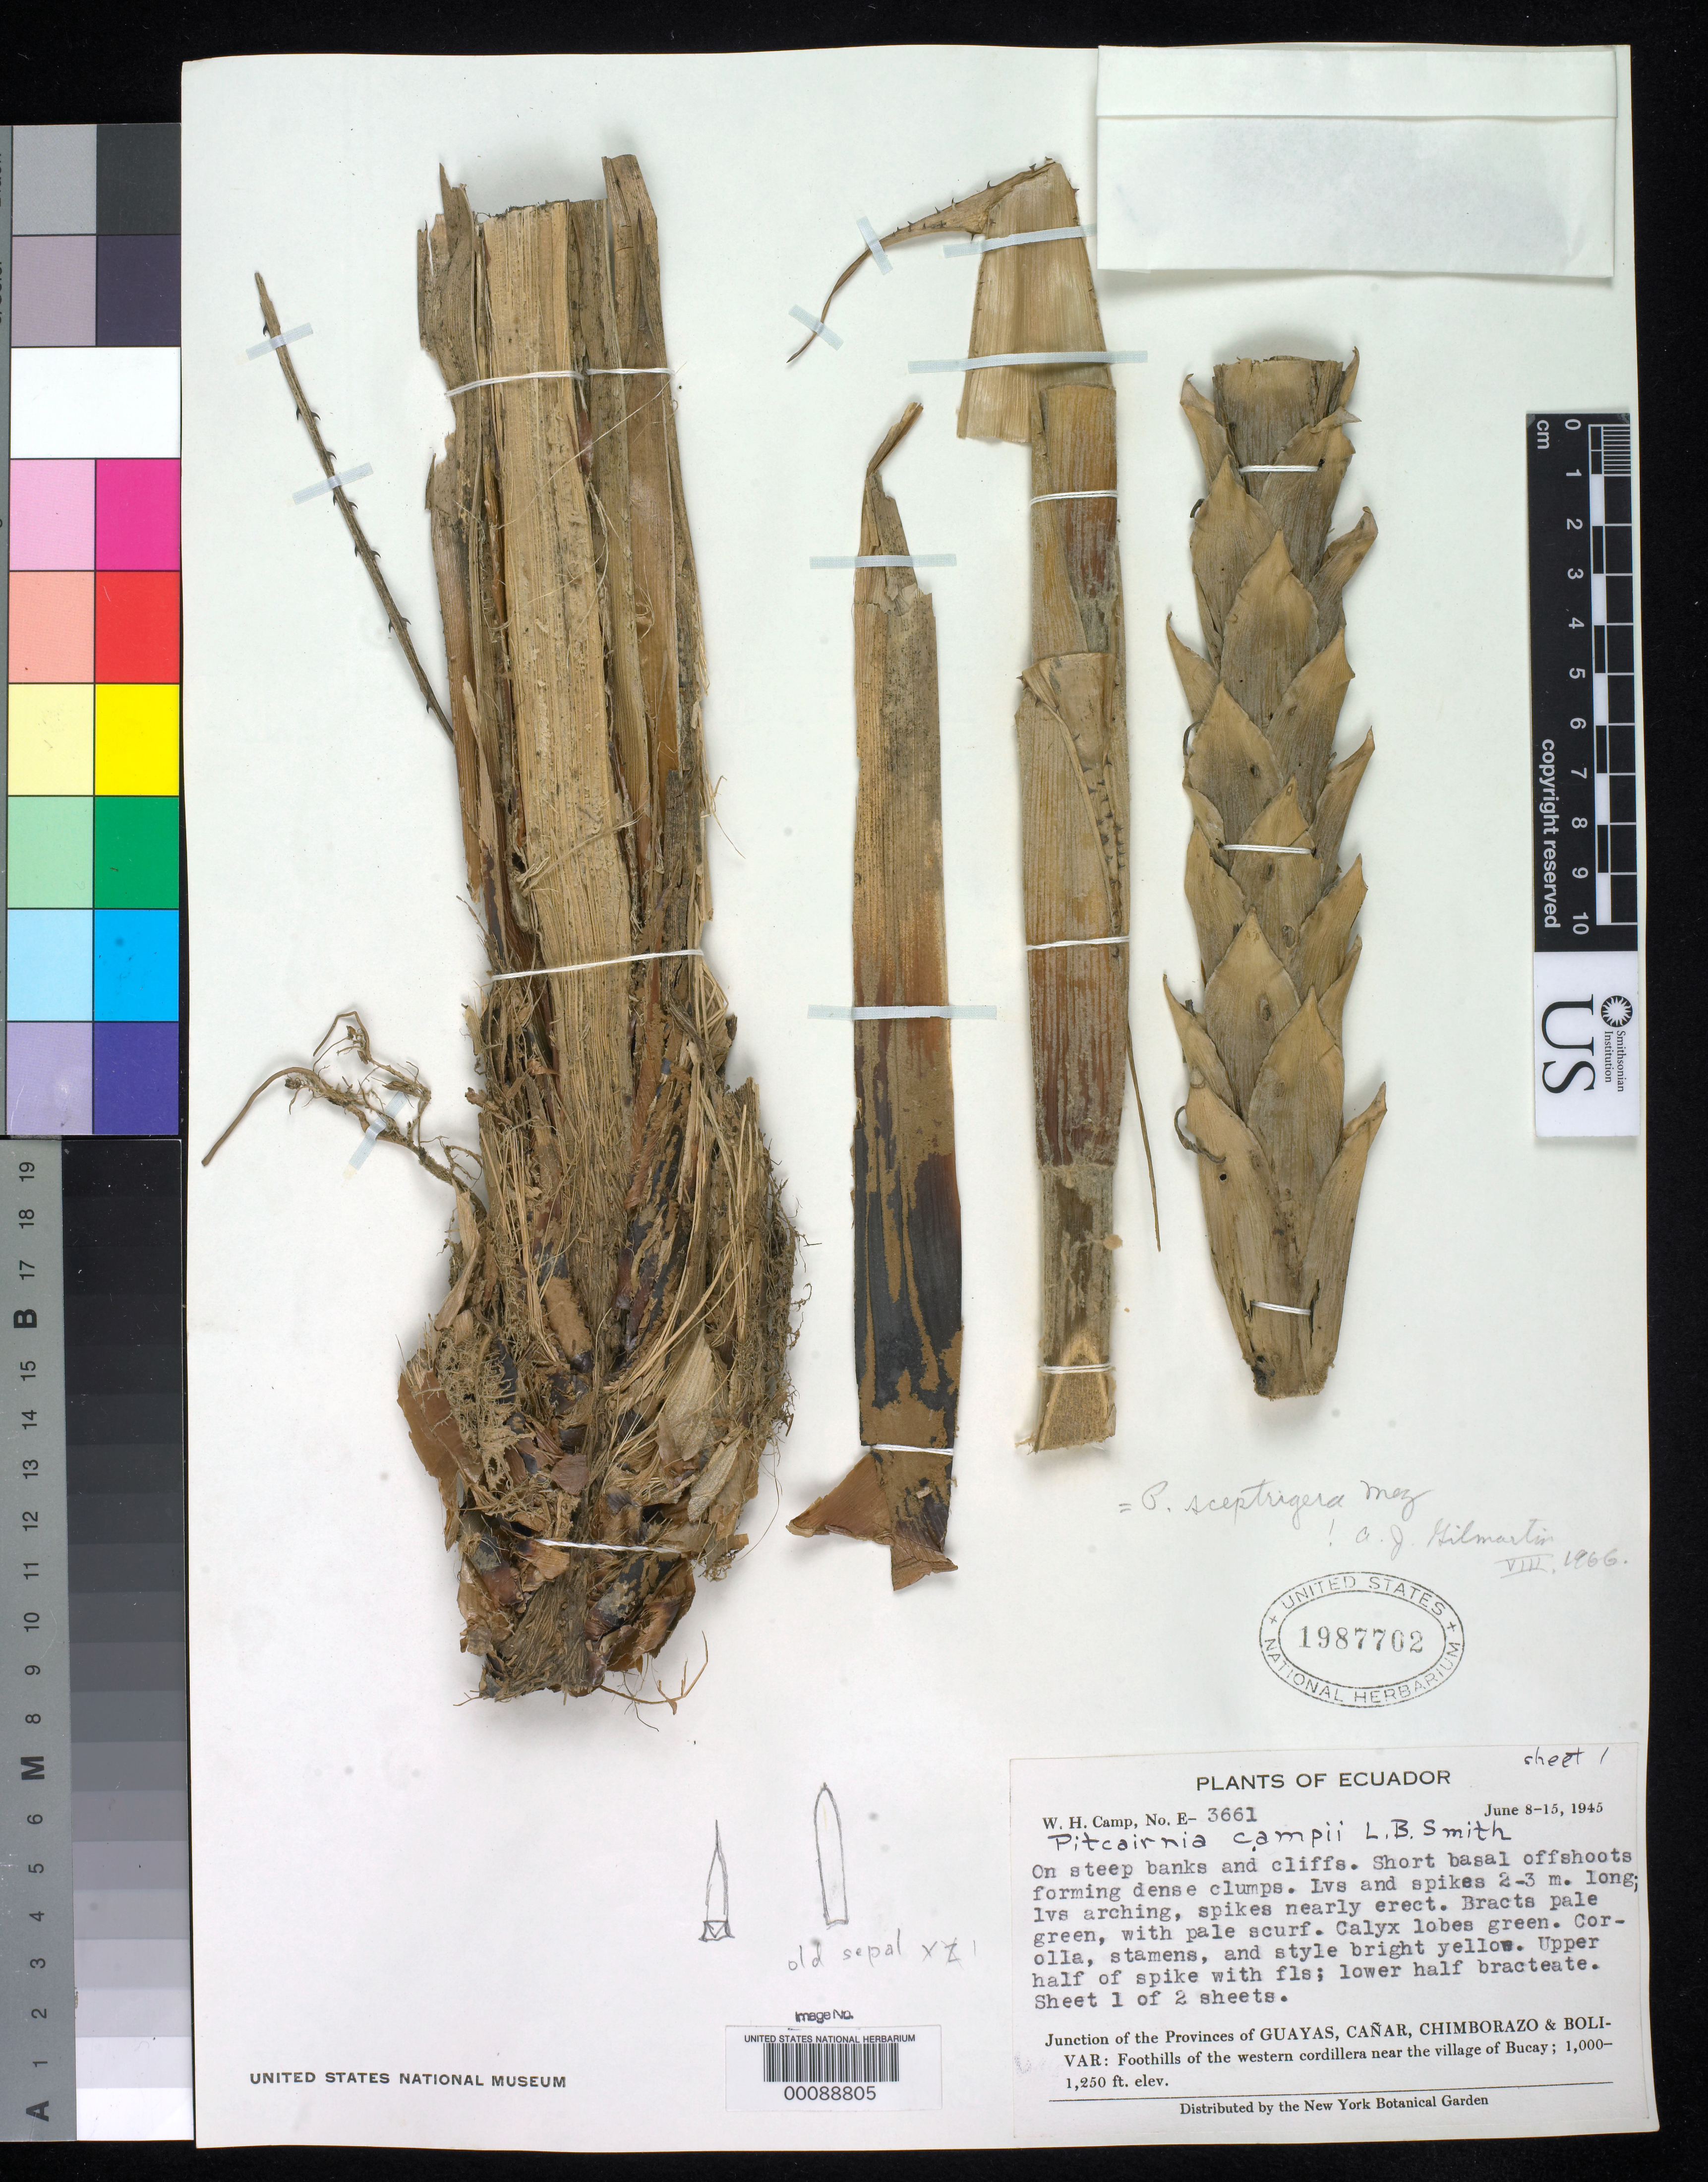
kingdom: Plantae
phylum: Tracheophyta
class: Liliopsida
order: Poales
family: Bromeliaceae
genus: Pitcairnia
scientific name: Pitcairnia campii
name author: L.B. Sm.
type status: Holotype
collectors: W. H. Camp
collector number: E 3661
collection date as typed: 08 Jun 1945 to 15 Jun 1945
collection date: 1945-06-08/1945-06-15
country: Ecuador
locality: Junction of Guayas, Canar, Chimborazo,and Bolivar; foothills of W Cordellera near Village of Bucuy.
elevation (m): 305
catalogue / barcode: US 1987702